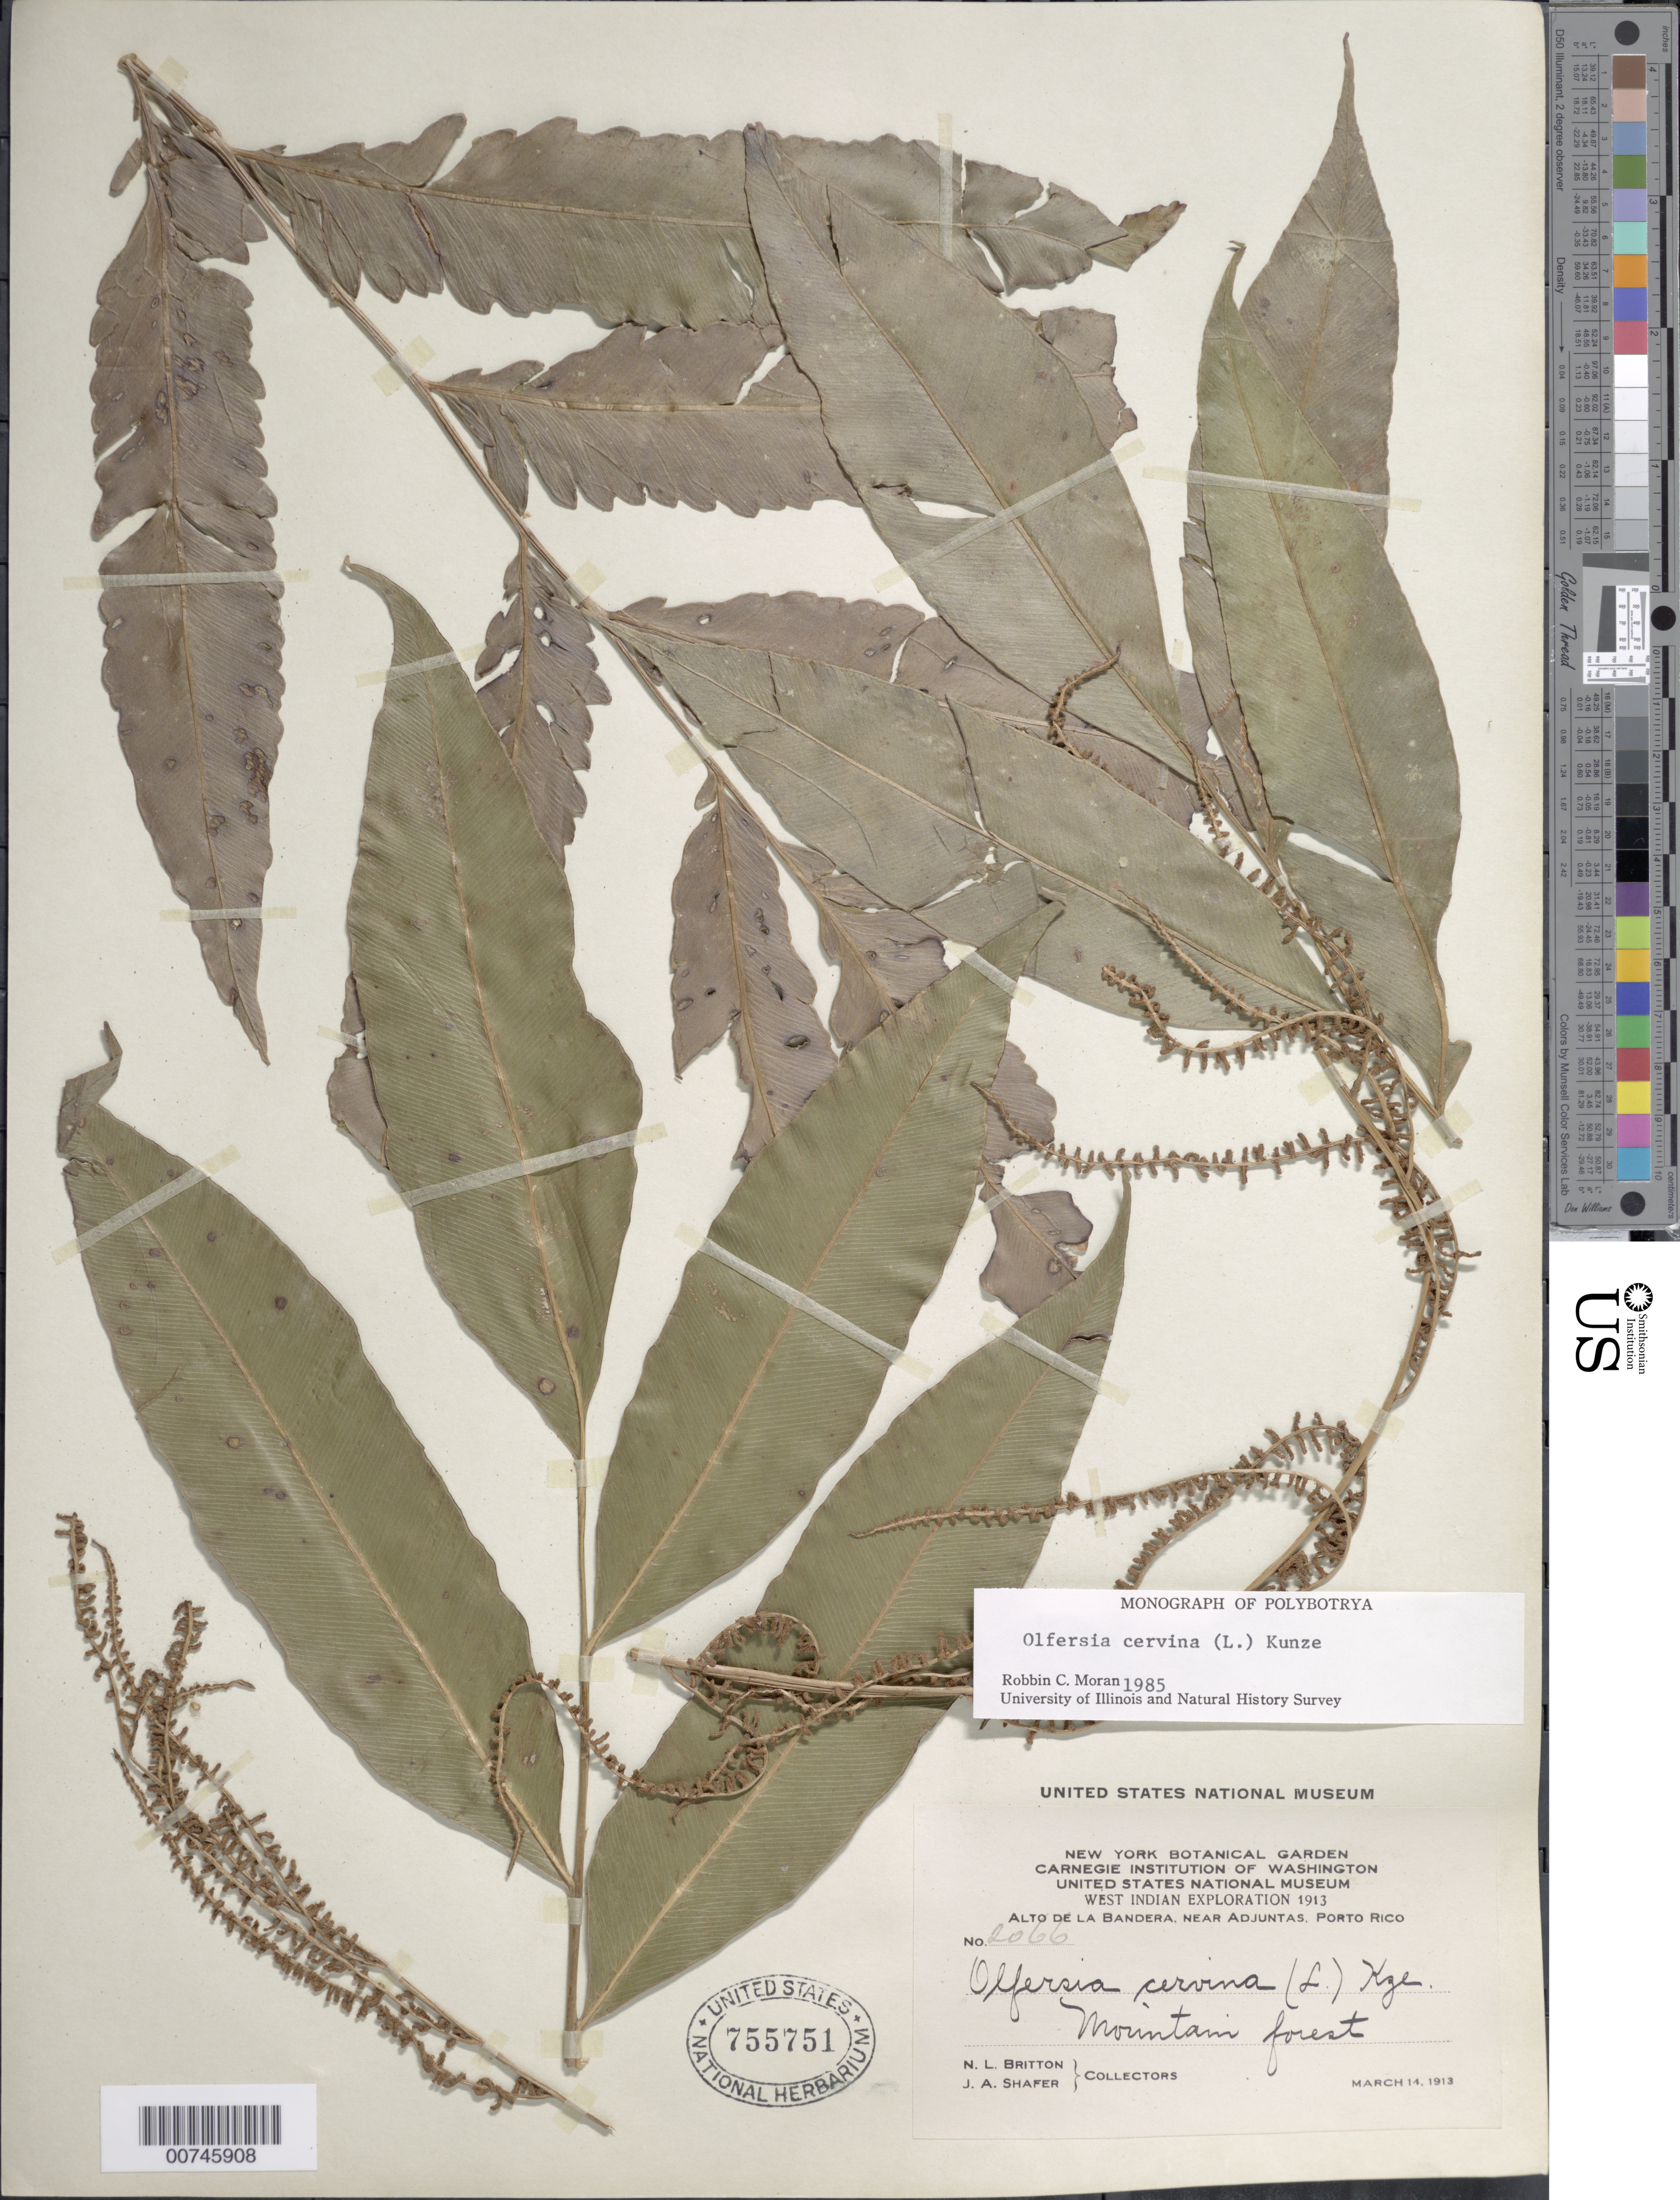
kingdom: Plantae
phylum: Tracheophyta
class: Polypodiopsida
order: Polypodiales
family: Dryopteridaceae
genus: Olfersia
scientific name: Olfersia cervina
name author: (L.) Kunze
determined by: Moran, R. C.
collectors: N. Britton & J. A. Shafer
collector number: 2066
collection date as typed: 14 Mar 1913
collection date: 1913-03-14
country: Puerto Rico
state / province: Adjuntas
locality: Alto de la Bandera, near Adjuntas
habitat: Mountain forest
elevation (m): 700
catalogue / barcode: US 755751